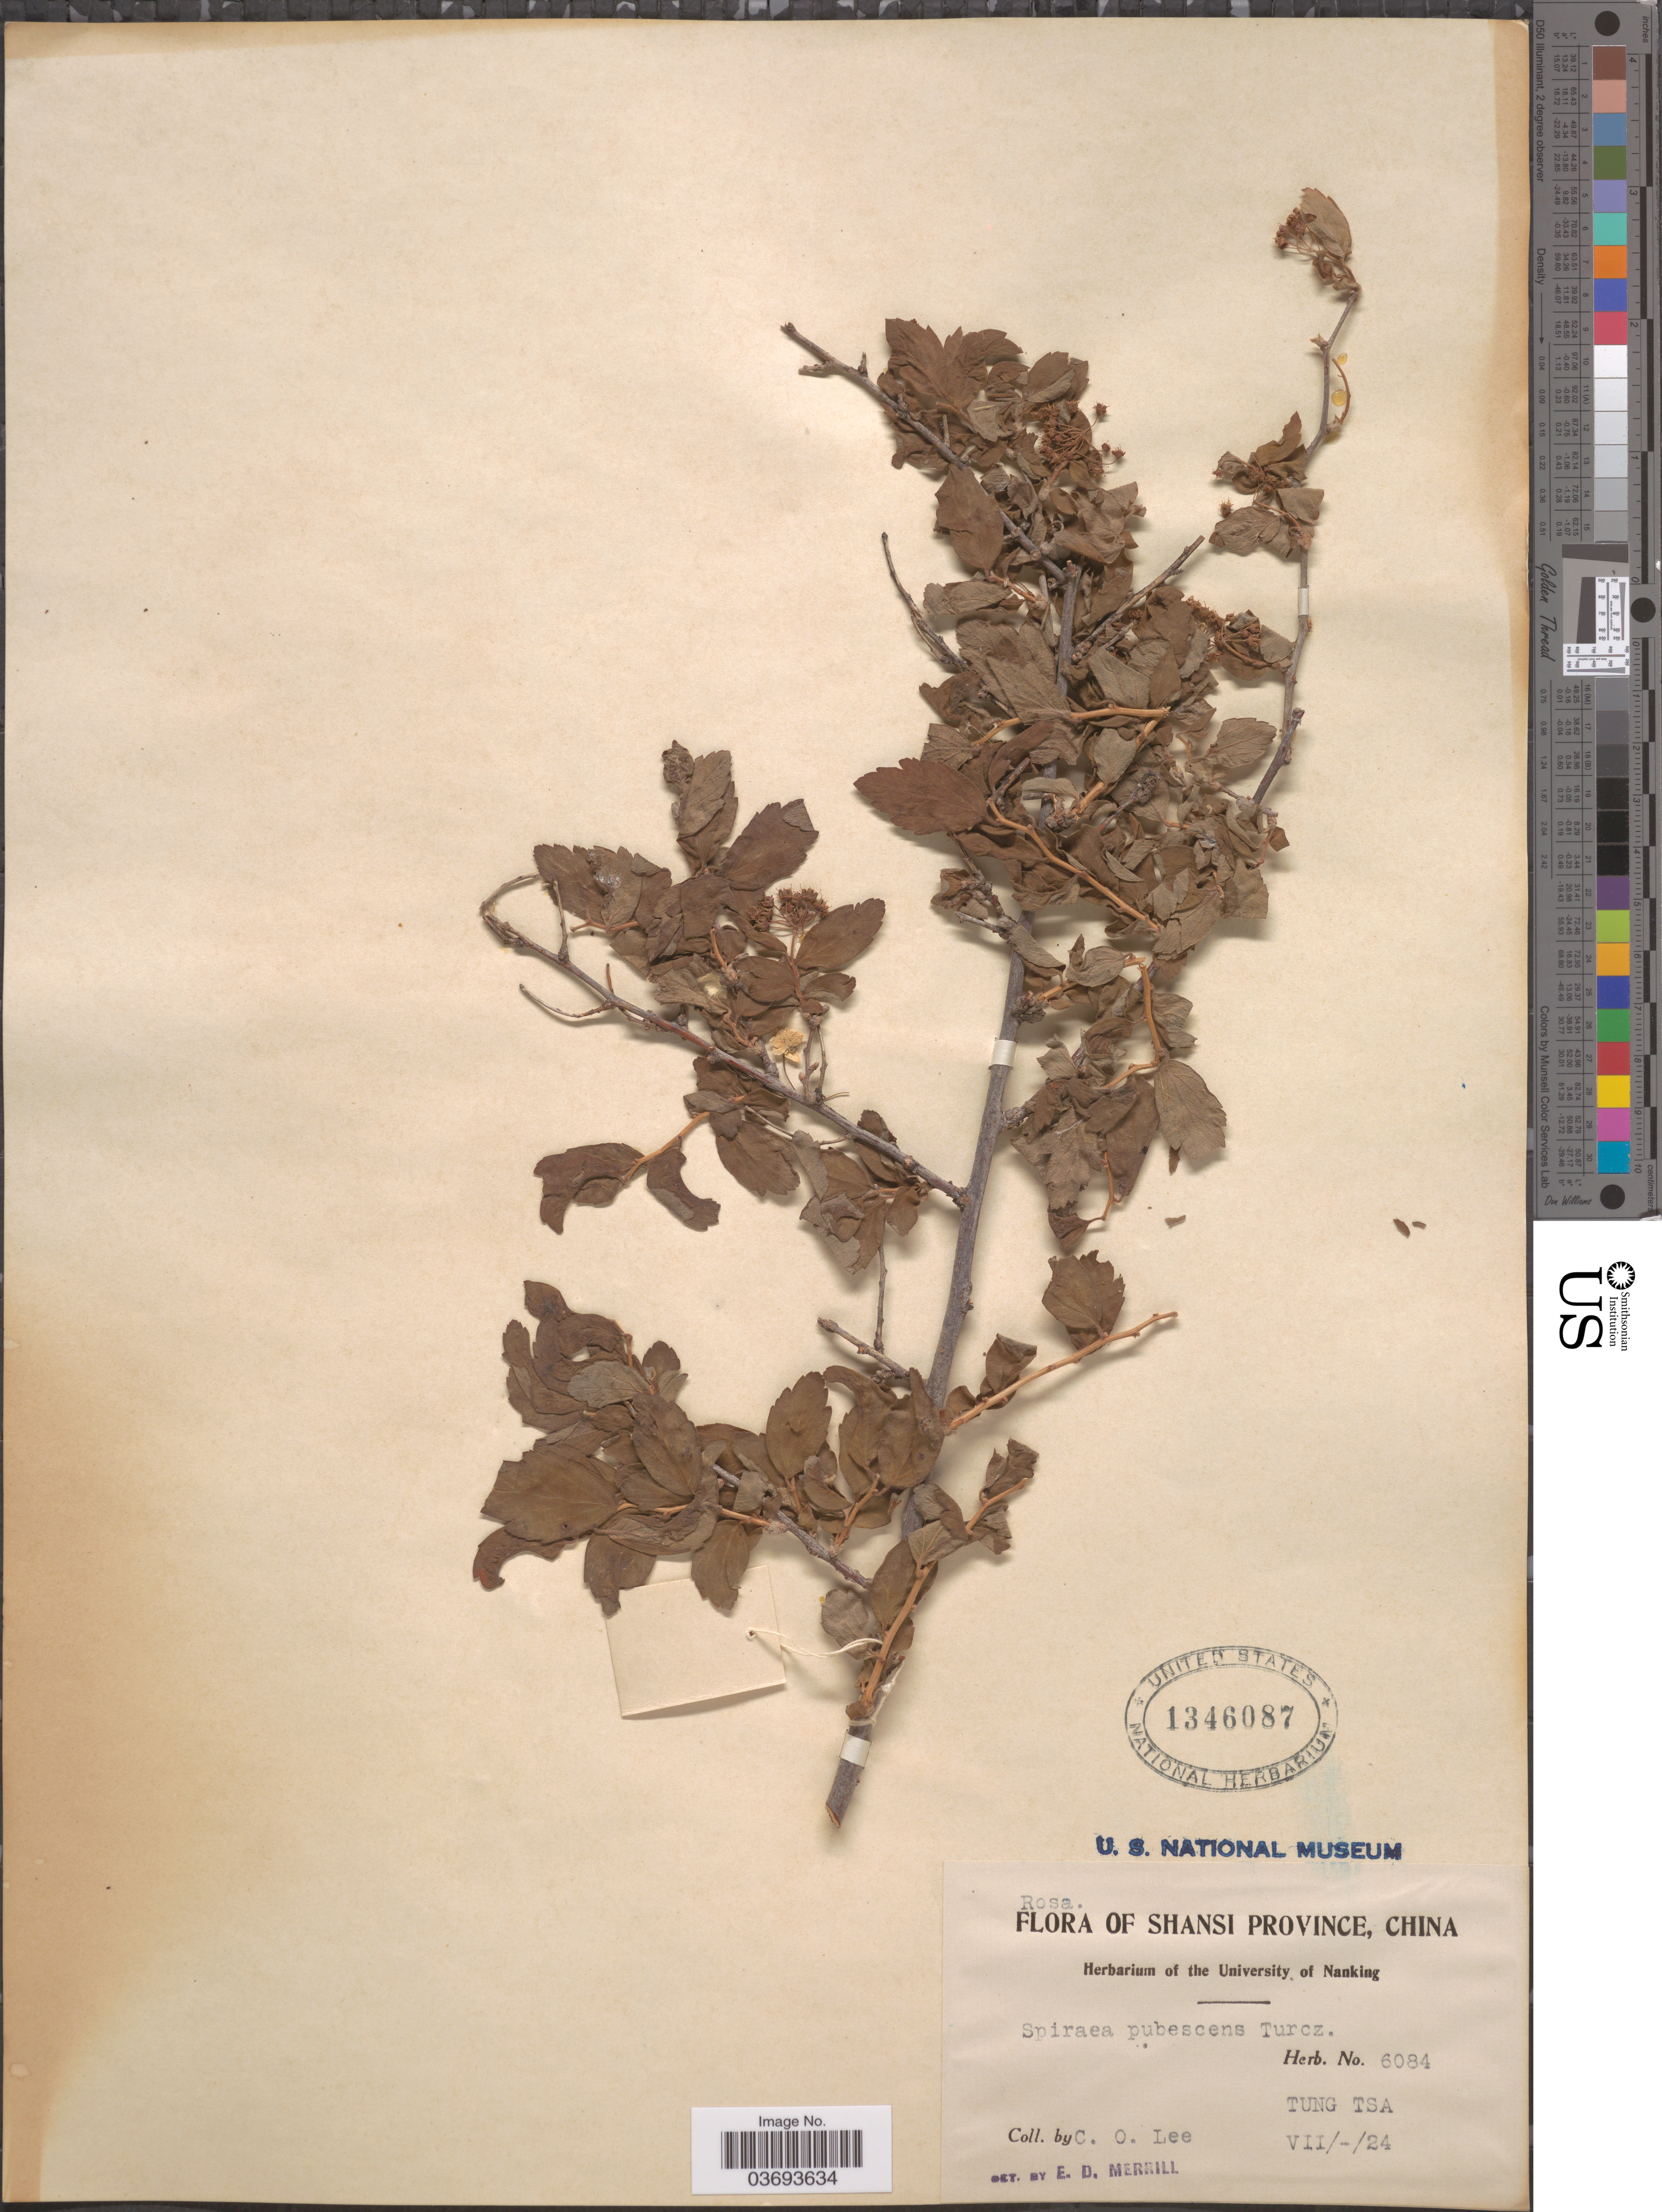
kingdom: Plantae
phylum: Tracheophyta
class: Magnoliopsida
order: Rosales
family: Rosaceae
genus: Spiraea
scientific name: Spiraea pubescens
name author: Turcz.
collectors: C. Lee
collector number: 6084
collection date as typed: Transcribed d/m/y: /7/24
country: China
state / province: Shanxi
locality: Shansi Province. Tung Tsa.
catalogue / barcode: US 1346087